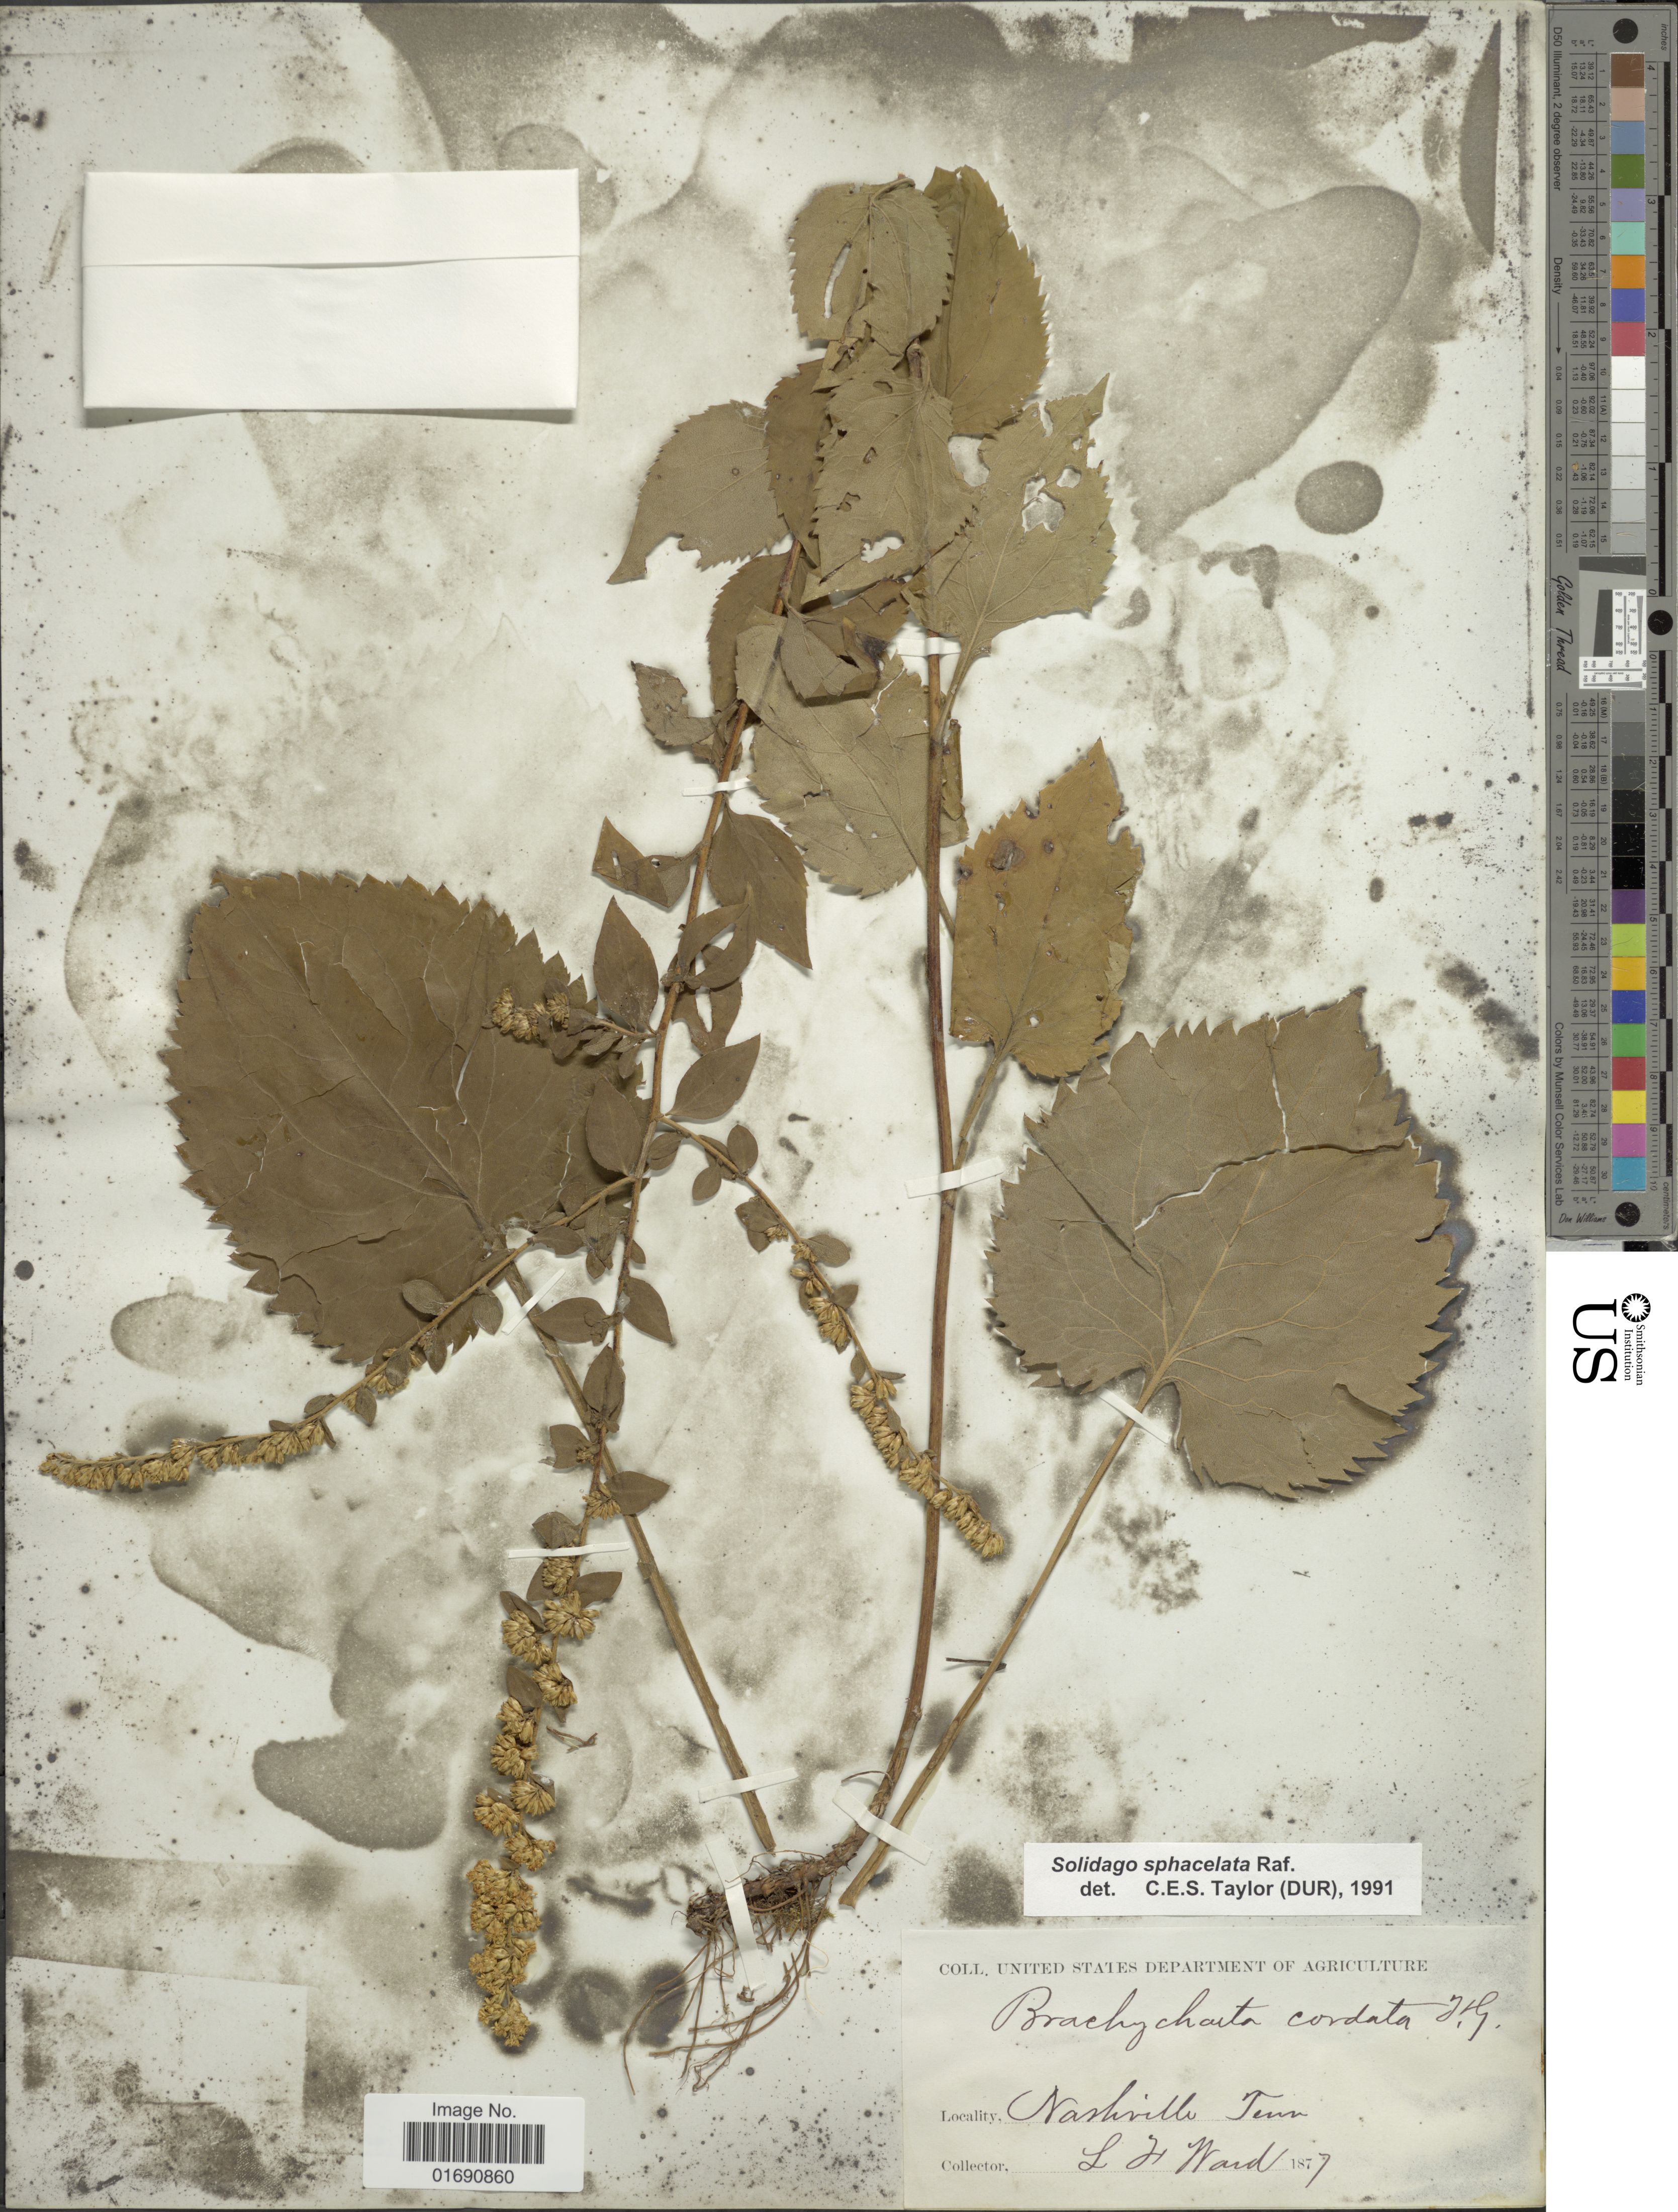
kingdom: Plantae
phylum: Tracheophyta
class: Magnoliopsida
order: Asterales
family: Asteraceae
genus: Solidago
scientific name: Solidago sphacelata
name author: Raf.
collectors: L. Ward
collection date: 1879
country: United States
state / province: Tennessee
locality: Nashville